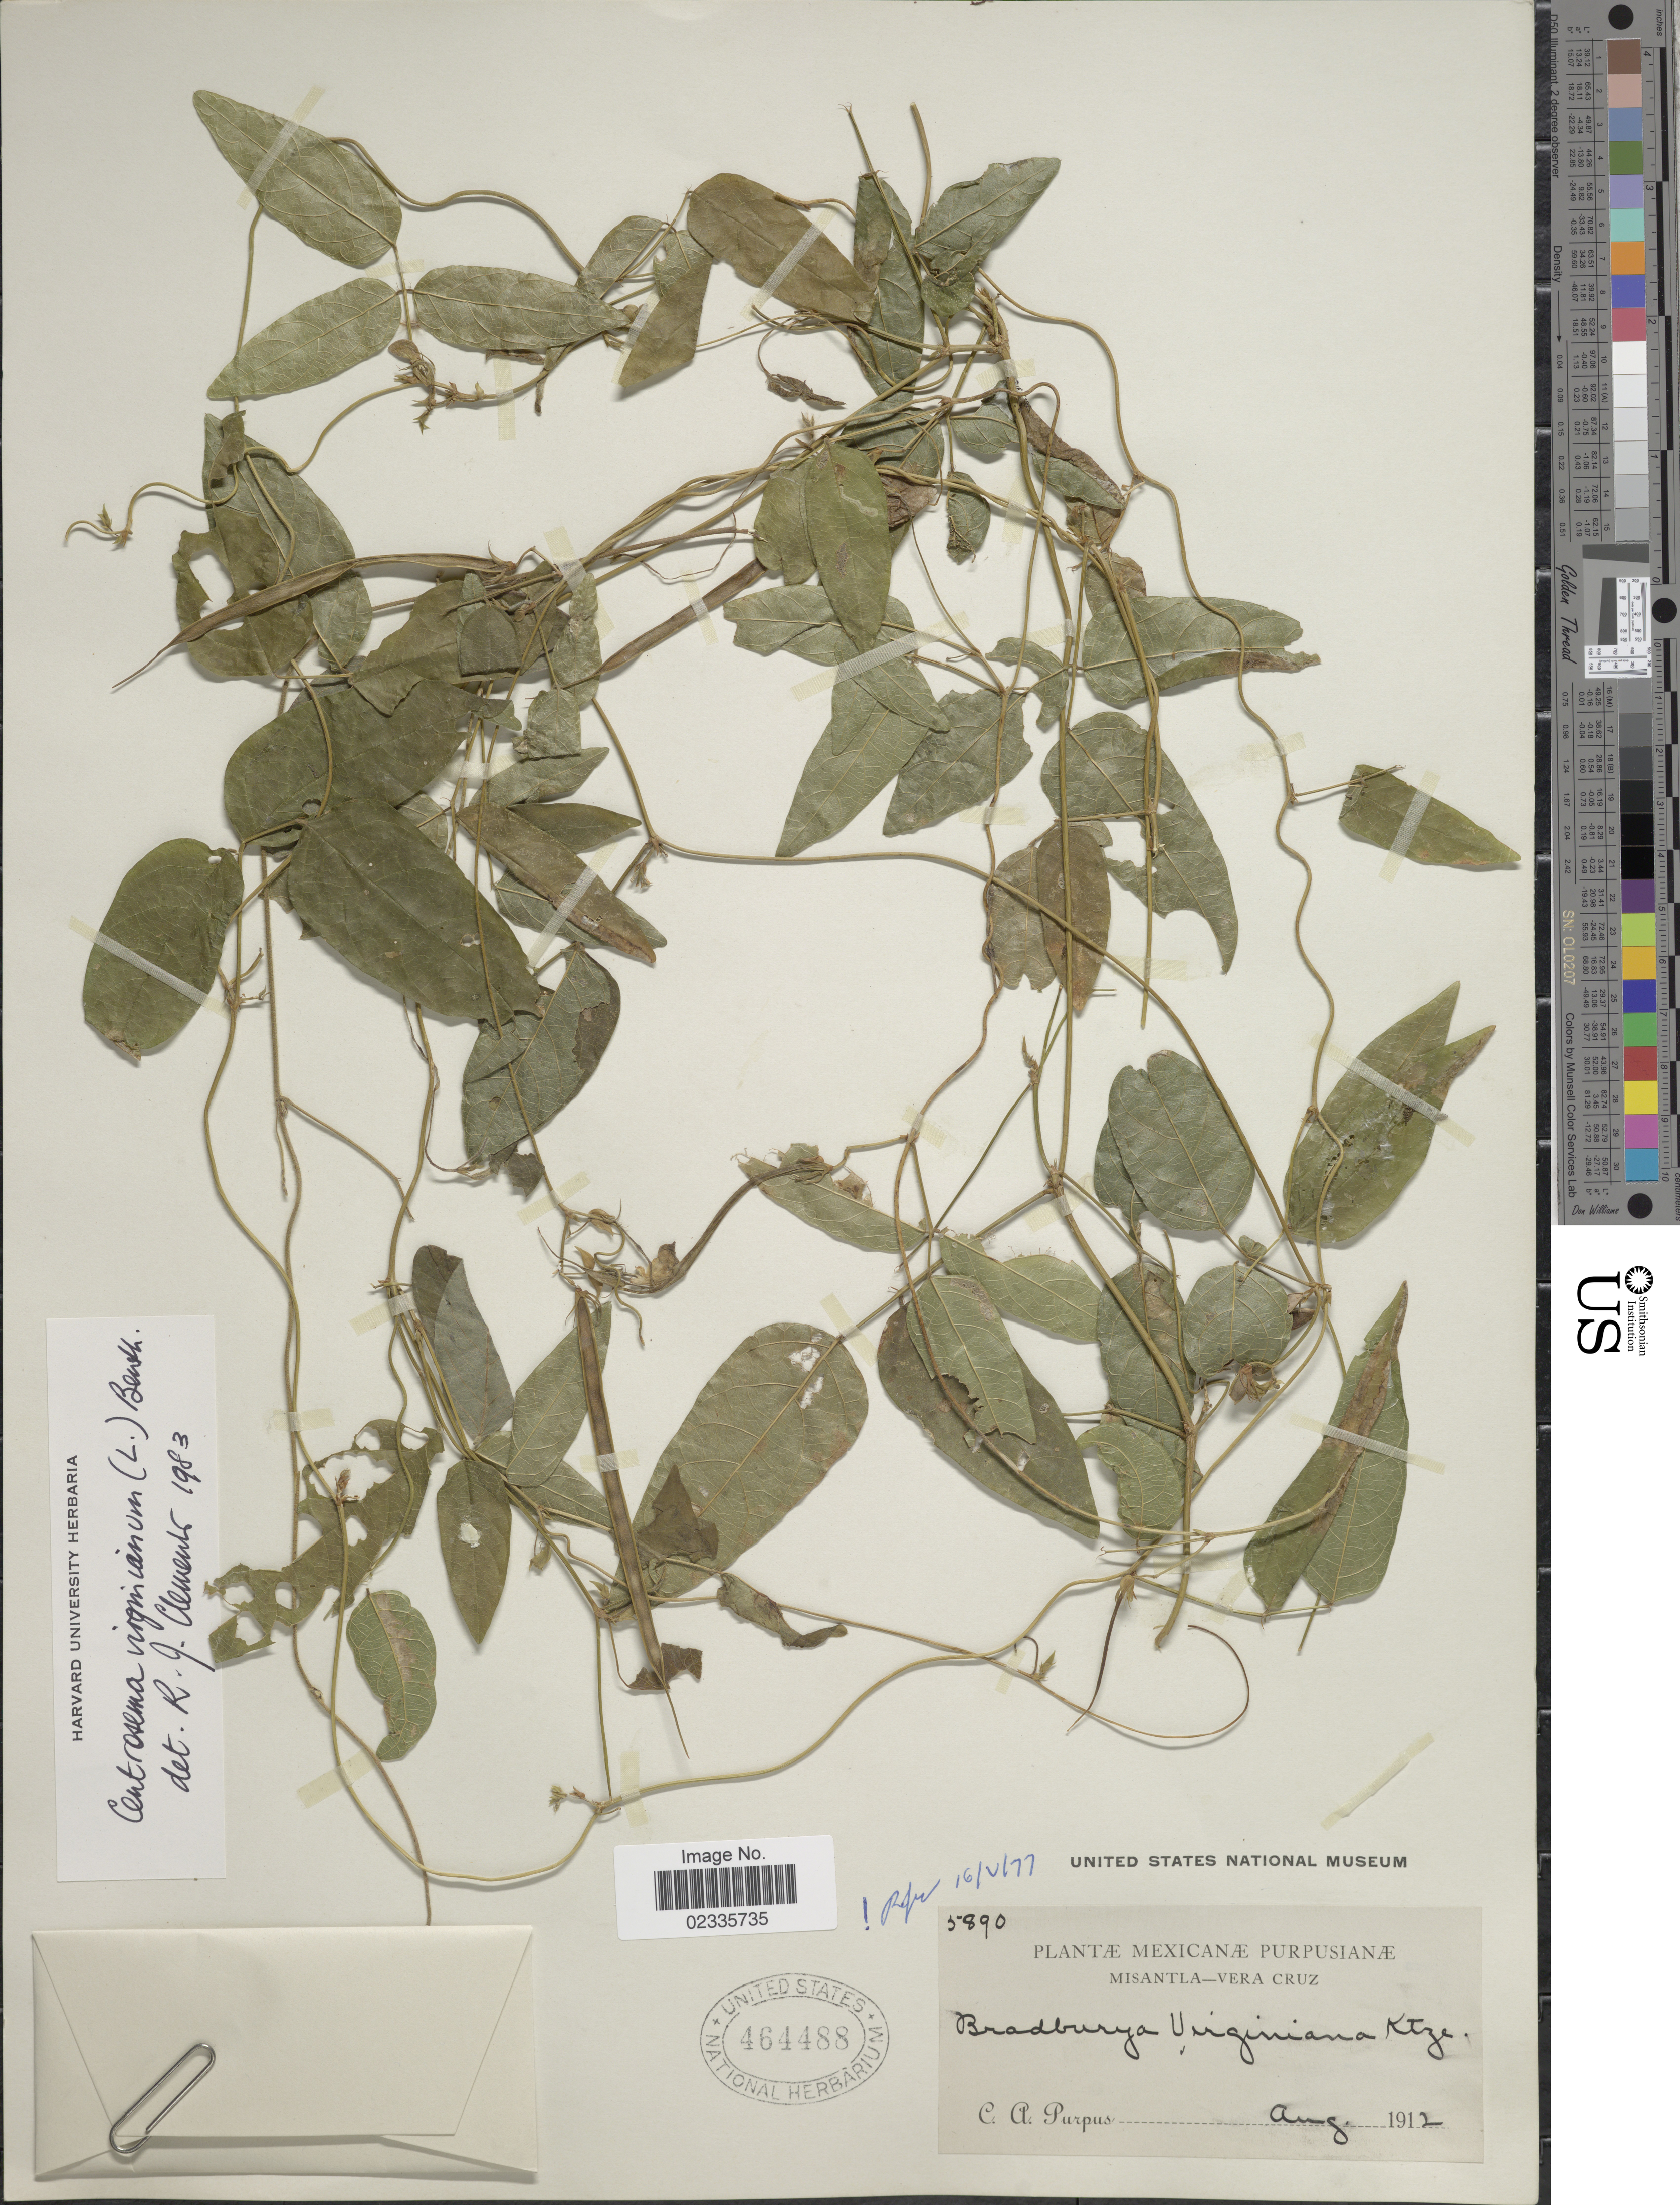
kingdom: Plantae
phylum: Tracheophyta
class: Magnoliopsida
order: Fabales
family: Fabaceae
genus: Centrosema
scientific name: Centrosema virginianum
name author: (L.) Benth.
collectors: C. A. Purpus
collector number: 5890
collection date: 1912-08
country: Mexico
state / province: Veracruz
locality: Mexicanae Purpusianae. Misantla - Vera Cruz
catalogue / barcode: US 464488